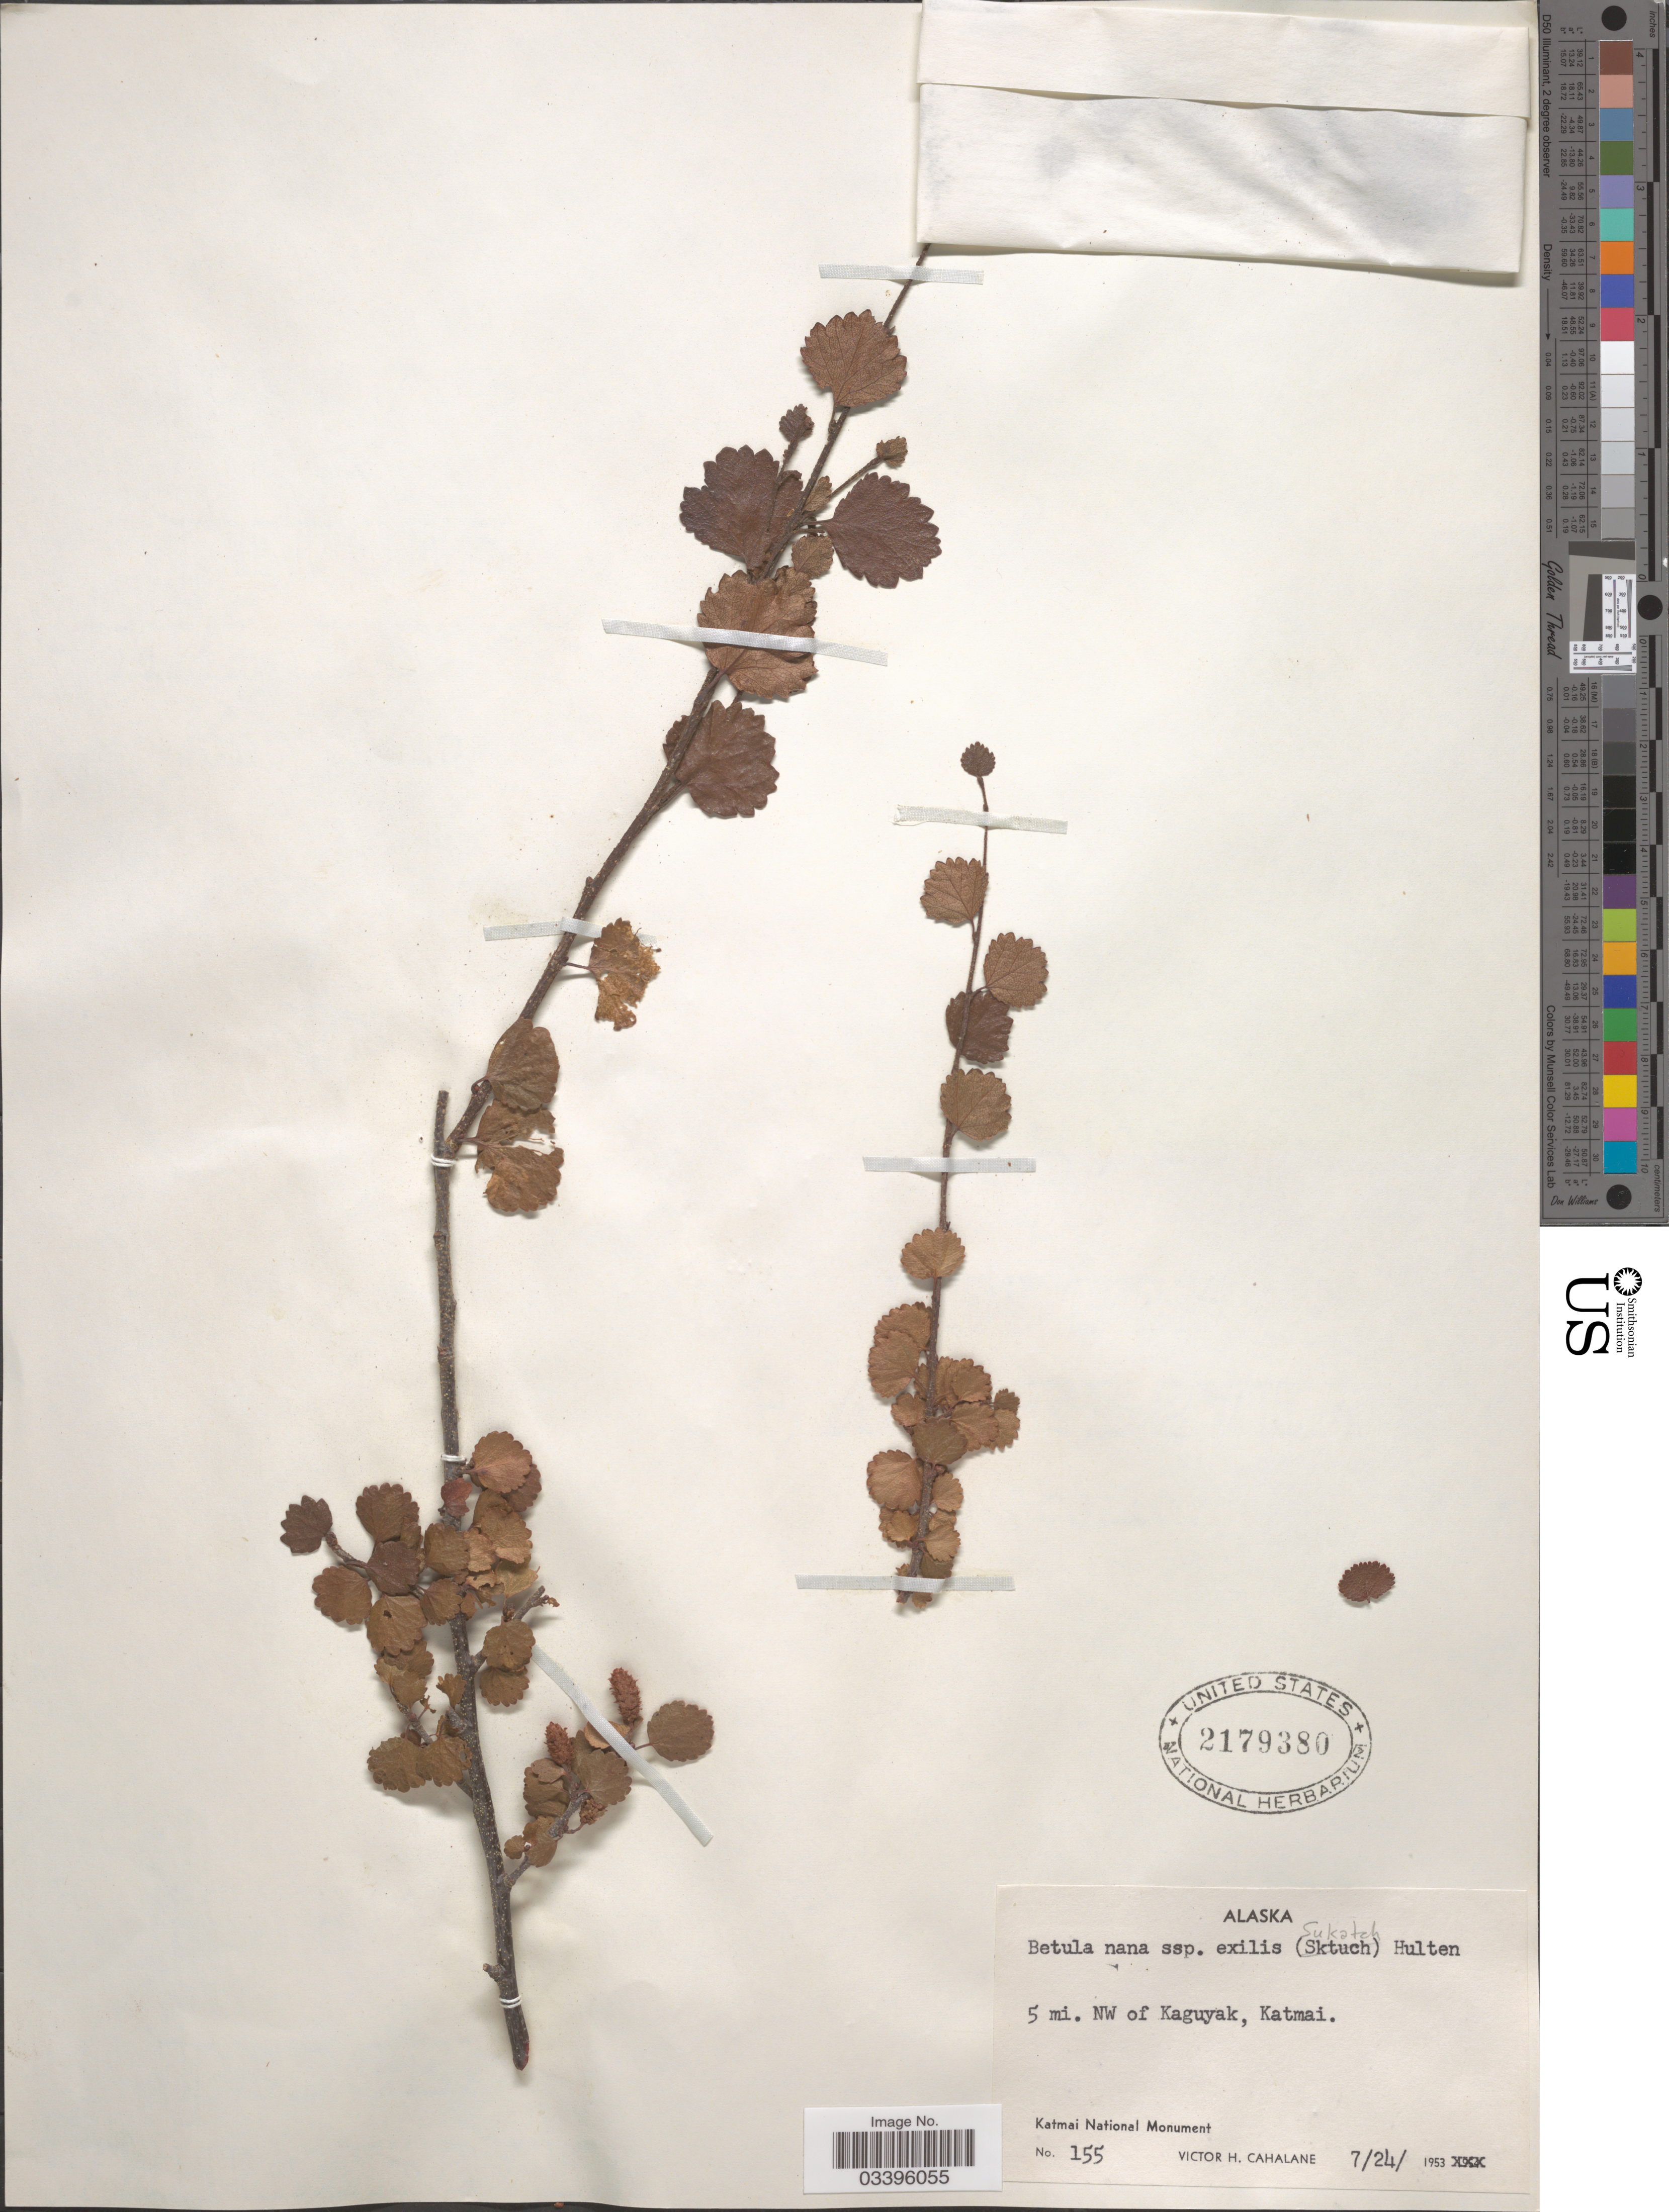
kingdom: Plantae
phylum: Tracheophyta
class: Magnoliopsida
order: Fagales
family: Betulaceae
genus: Betula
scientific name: Betula nana subsp. exilis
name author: L.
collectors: V. Cahalane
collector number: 155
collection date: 1953-07-24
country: United States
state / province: Alaska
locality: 5 mi. NW of Kaguyak, Katmai. Katmai National Monument.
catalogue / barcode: US 2179380